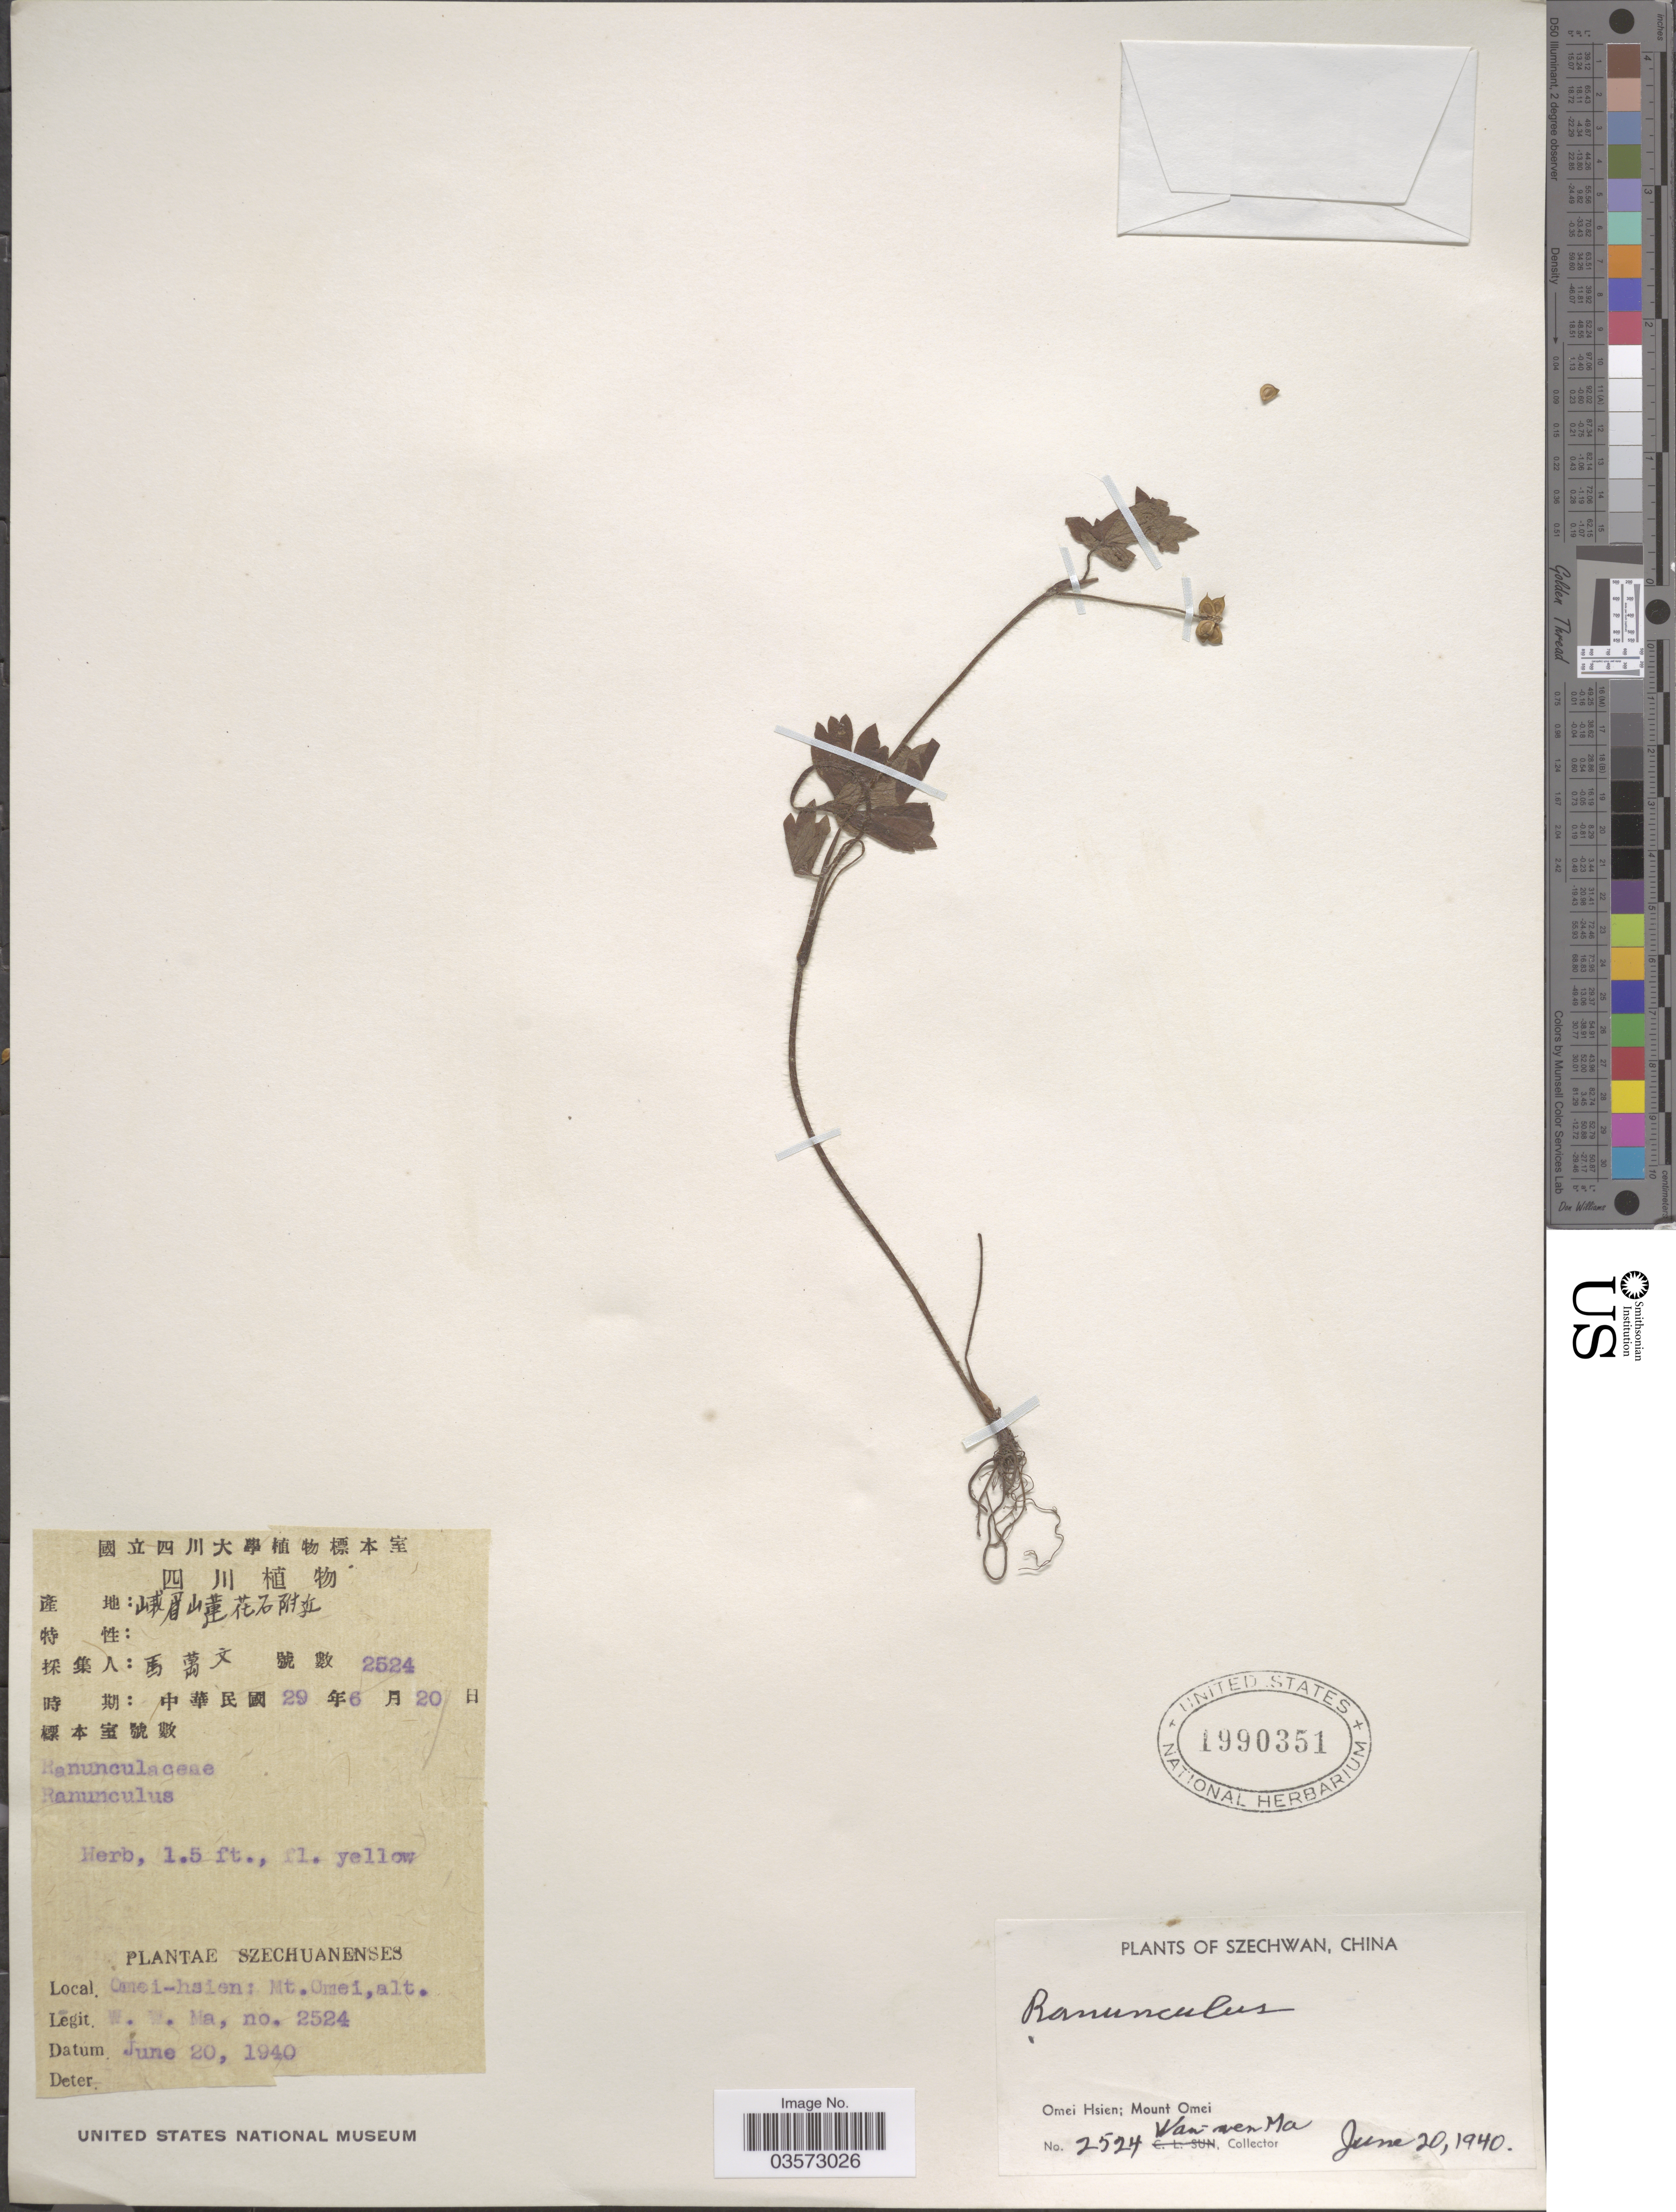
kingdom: Plantae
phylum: Tracheophyta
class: Magnoliopsida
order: Ranunculales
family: Ranunculaceae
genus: Ranunculus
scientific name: Ranunculus sp.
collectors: W. Ma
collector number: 2524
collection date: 1940-06-20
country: China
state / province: Sichuan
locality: Szechwan. Omei Hsien; Mount Omei.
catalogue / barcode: US 1990351